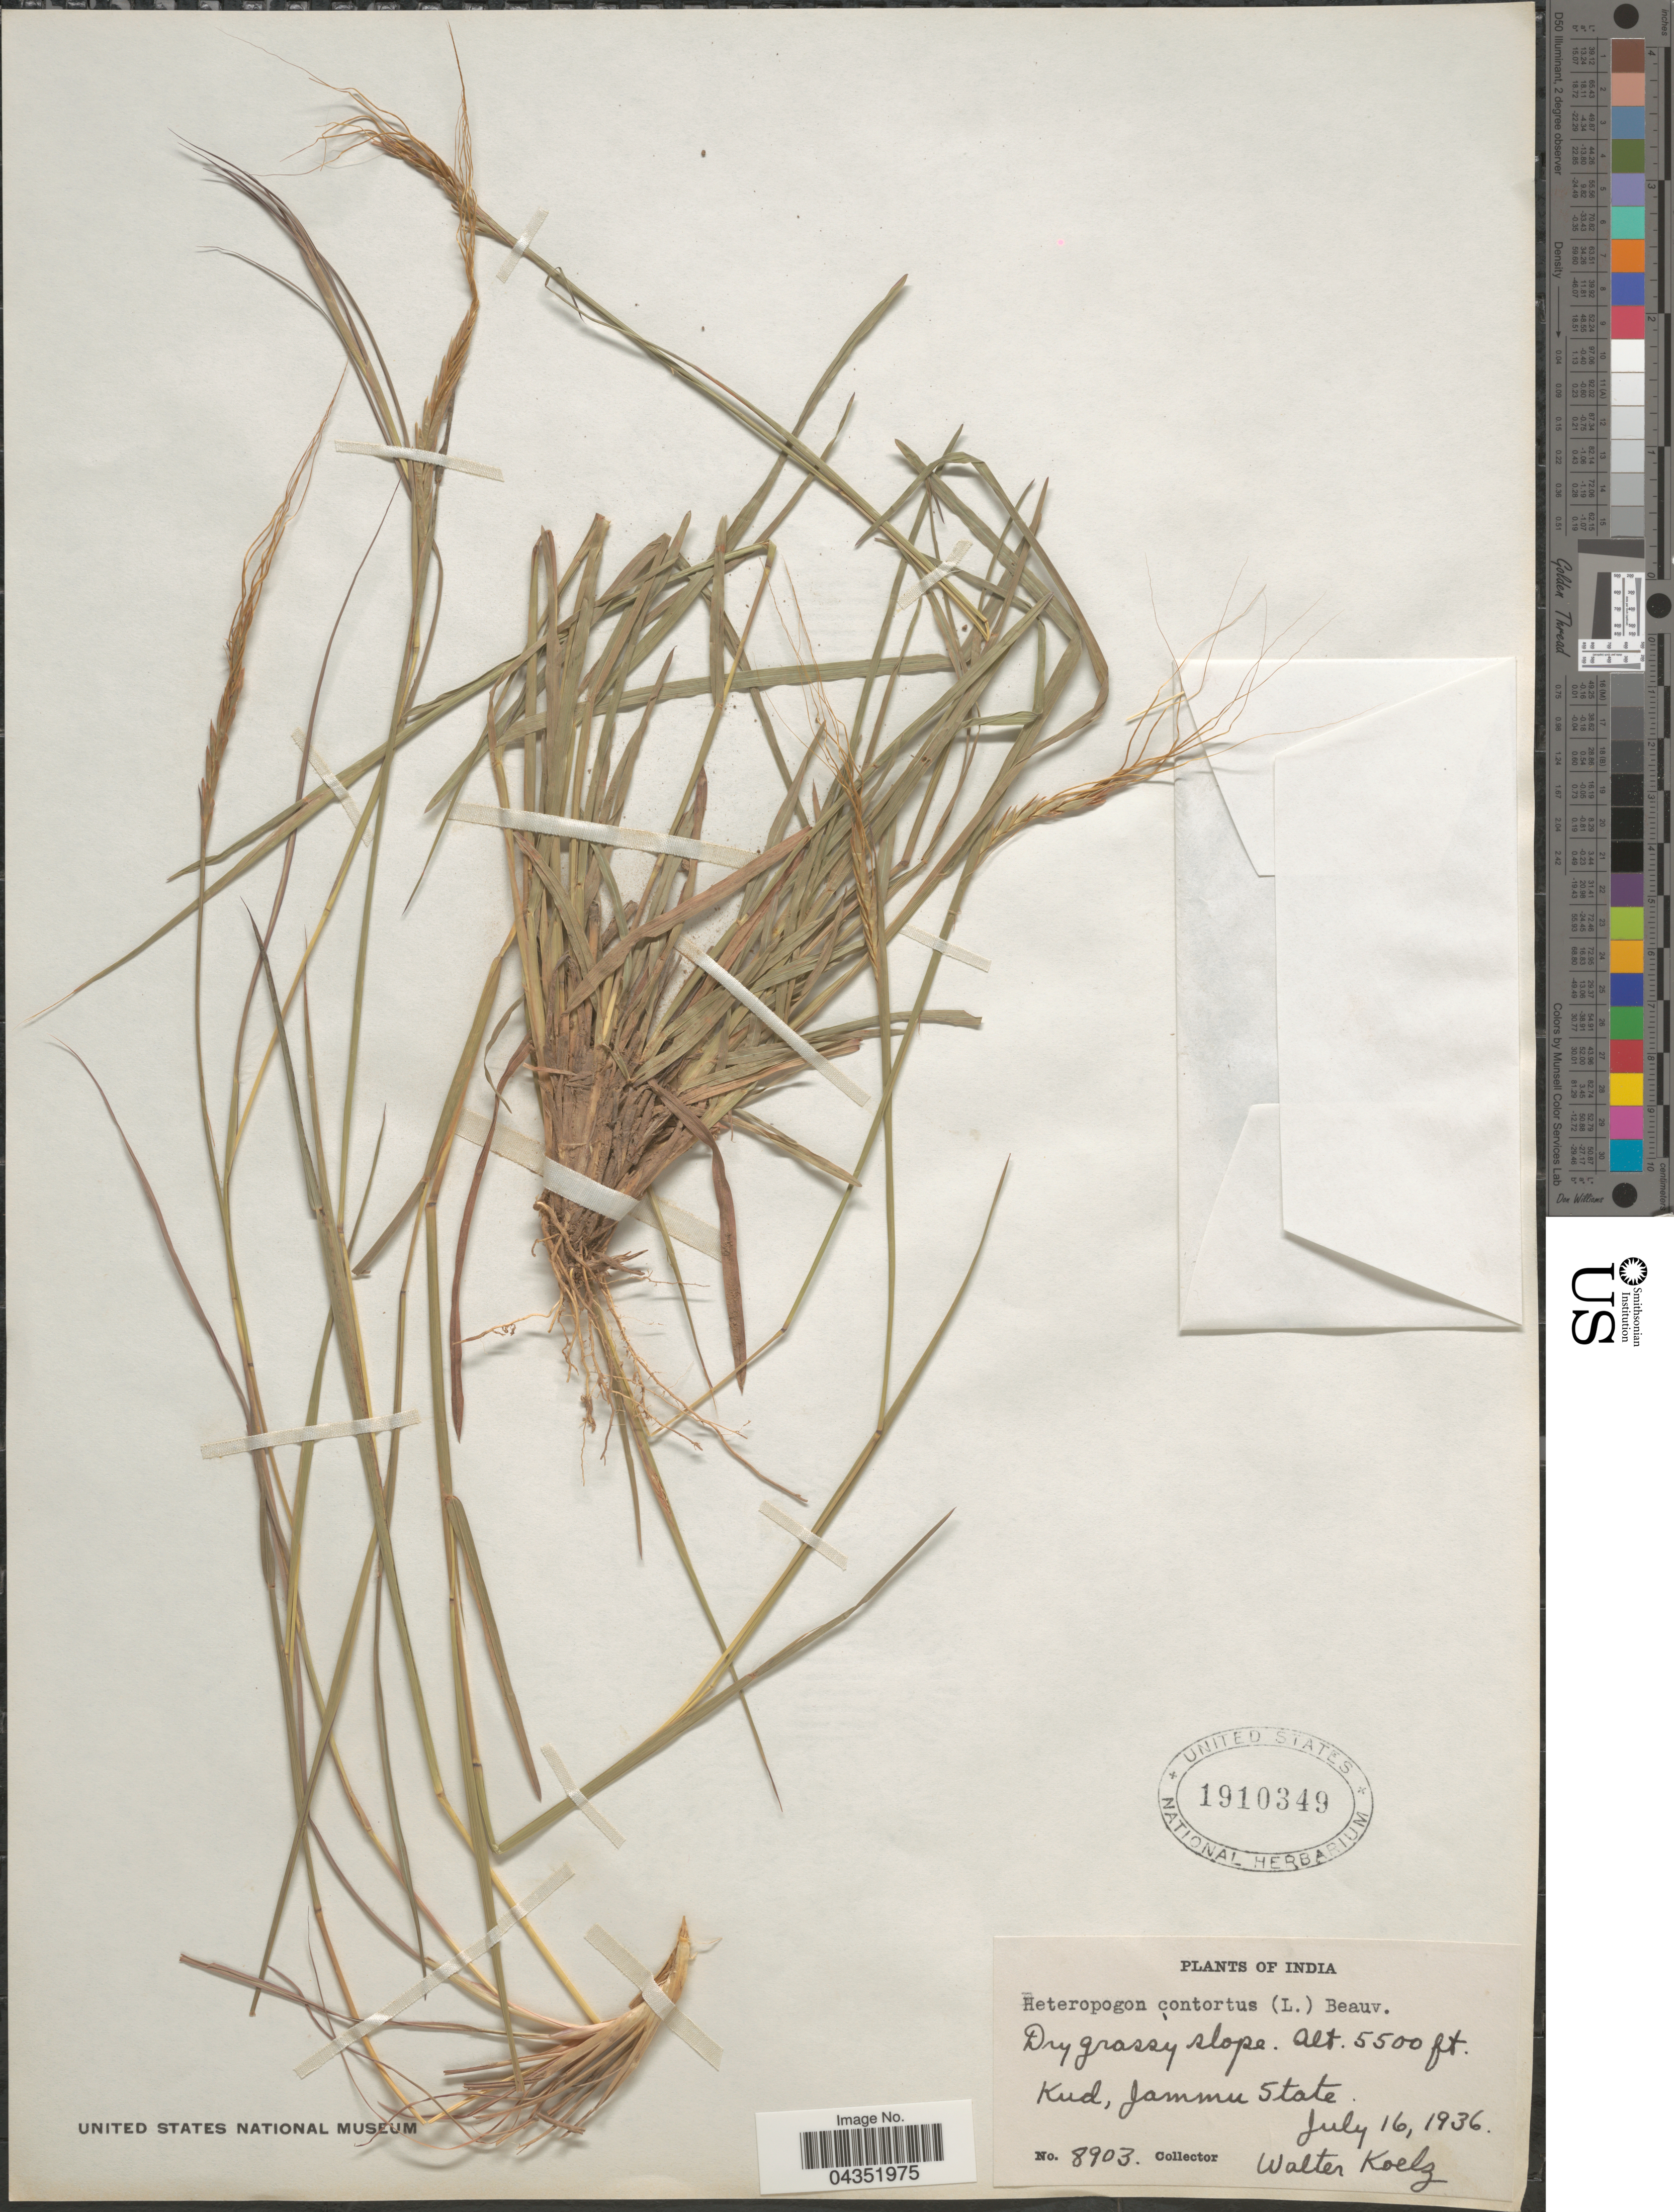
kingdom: Plantae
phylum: Tracheophyta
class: Liliopsida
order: Poales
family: Poaceae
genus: Heteropogon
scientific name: Heteropogon contortus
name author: (L.) P. Beauv. ex Roem. & Schult.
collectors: W. N. Koelz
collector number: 8903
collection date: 1936-07-16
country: India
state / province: Jammu and Kashmir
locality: Kud, Jammu State.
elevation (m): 1676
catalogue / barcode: US 1910349